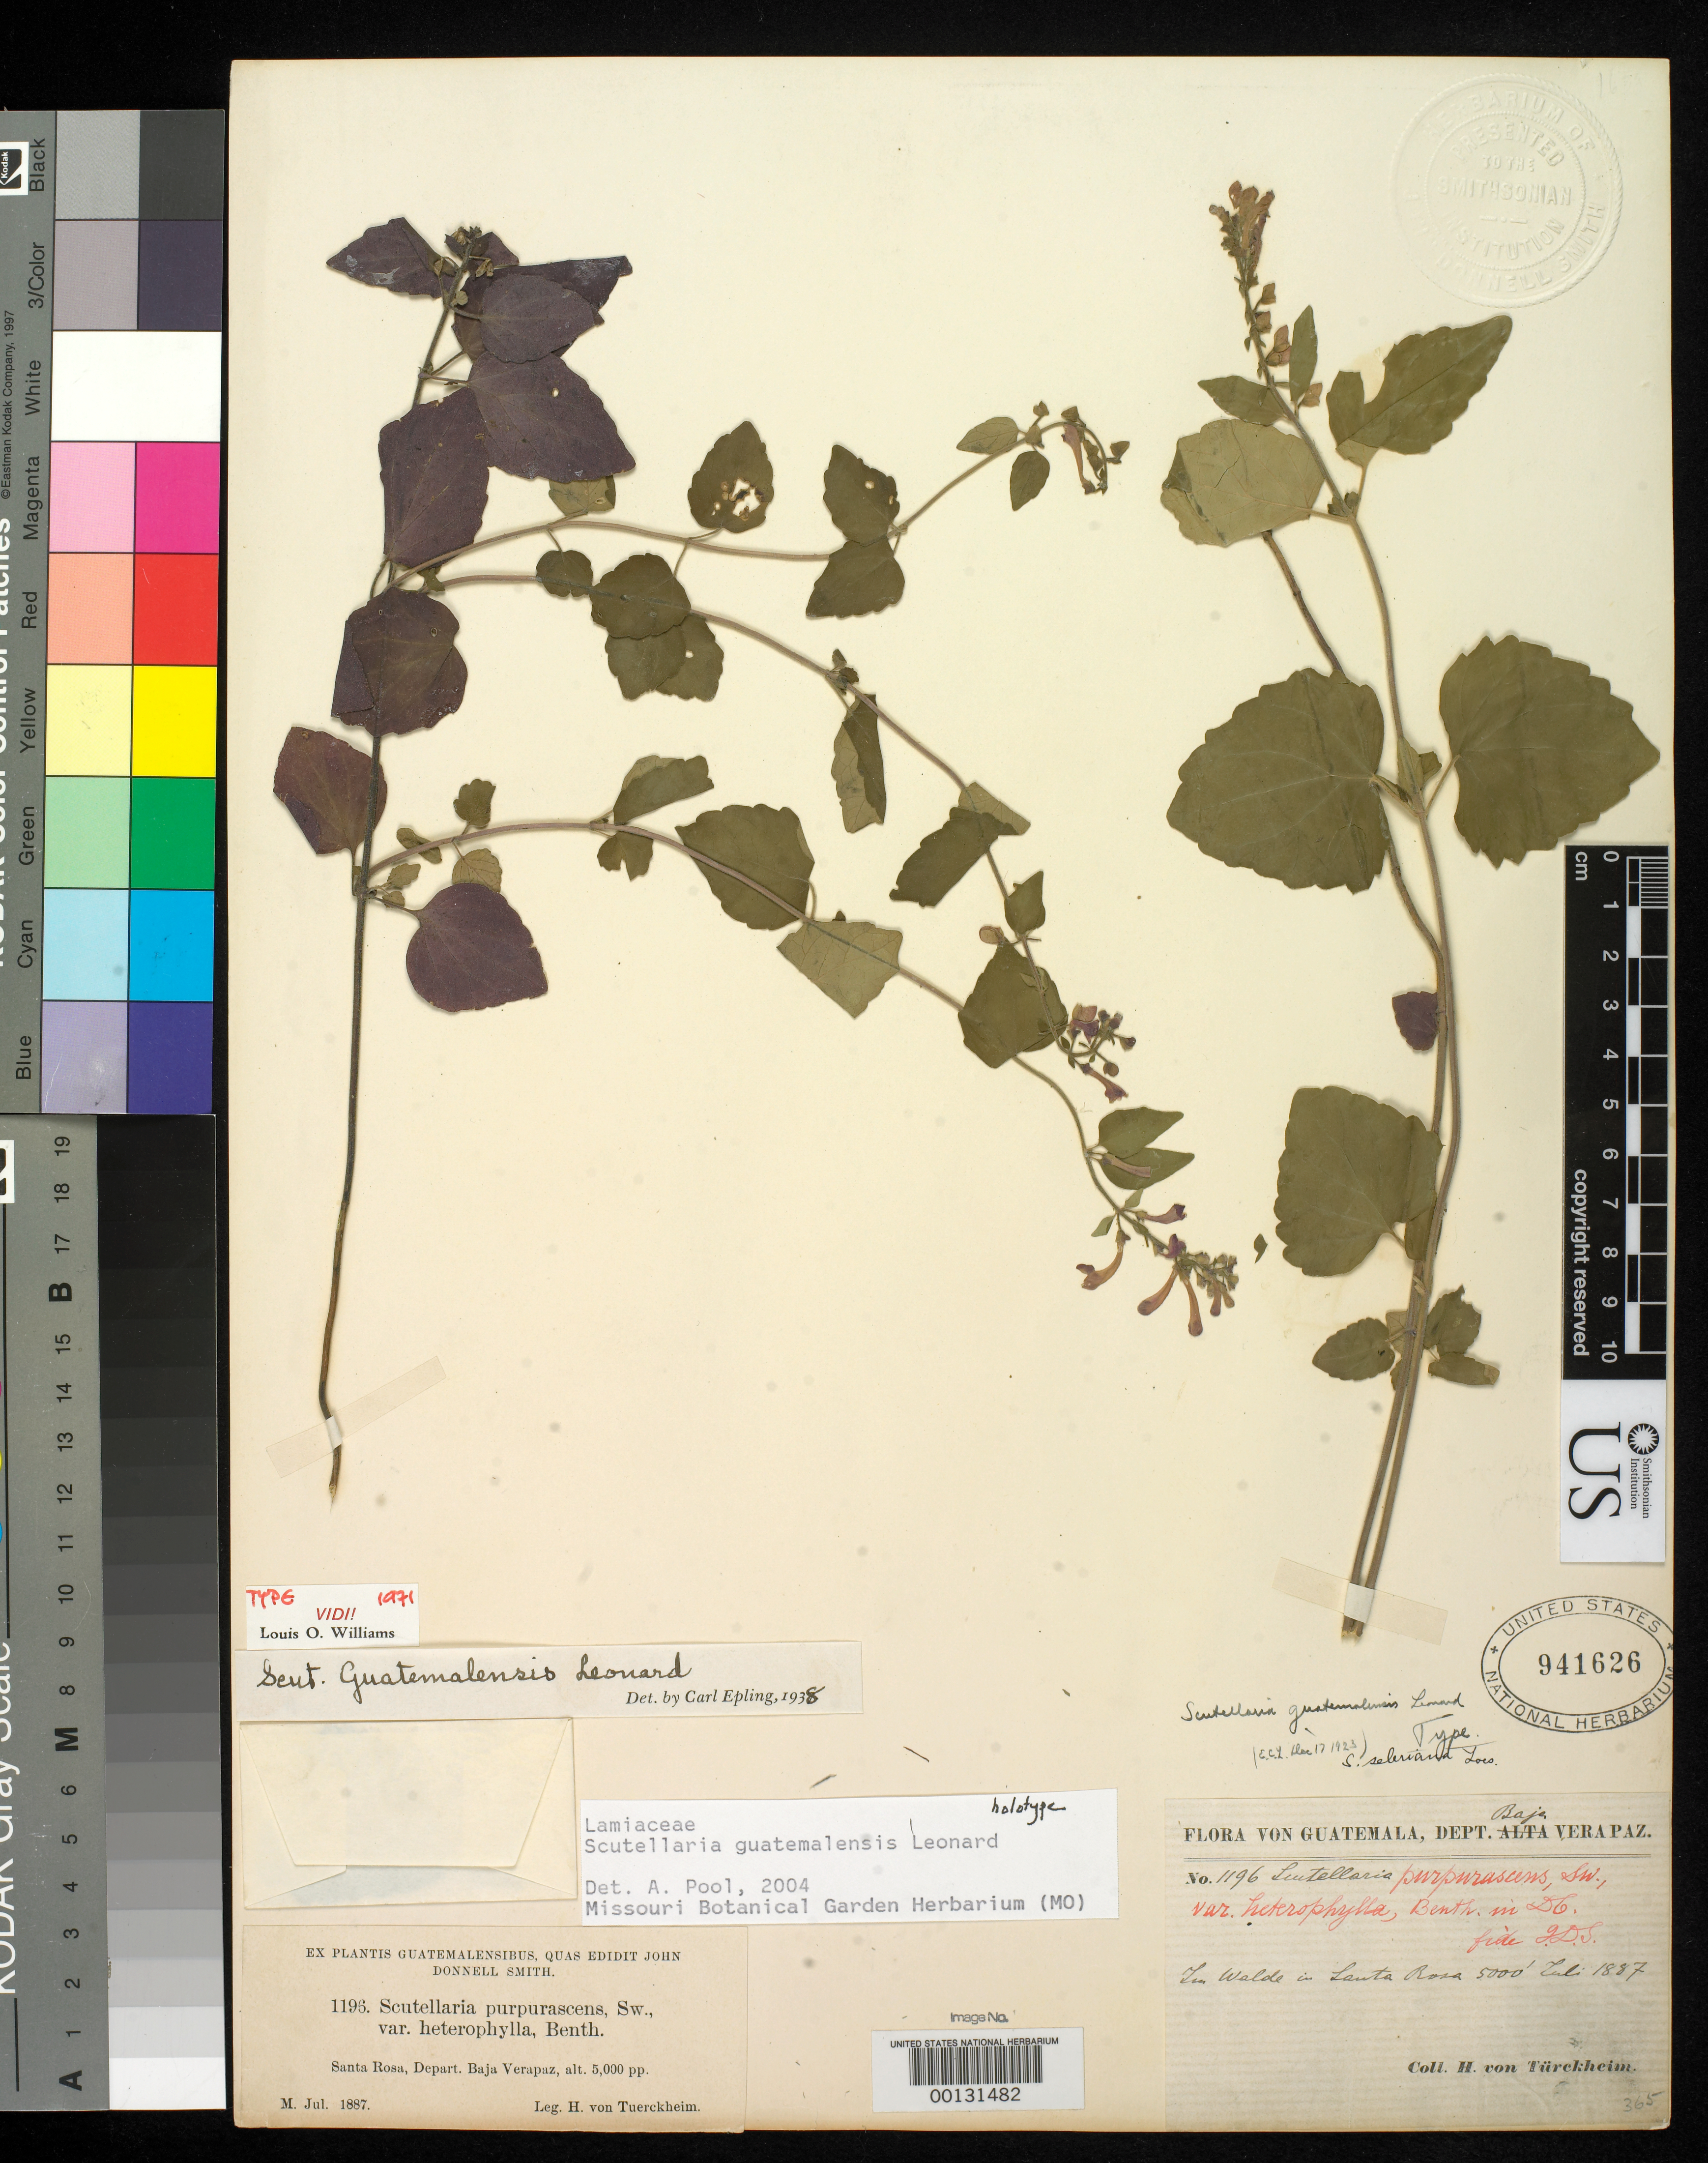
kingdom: Plantae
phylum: Tracheophyta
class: Magnoliopsida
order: Lamiales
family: Lamiaceae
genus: Scutellaria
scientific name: Scutellaria guatemalensis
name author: Leonard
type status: Holotype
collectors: H. von Türckheim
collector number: J.D.S. 1196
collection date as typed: Jul 1887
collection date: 1887-07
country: Guatemala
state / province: Baja Verapaz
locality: Santa Rosa; alt. 5000 ft.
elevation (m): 1524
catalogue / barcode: US 941626